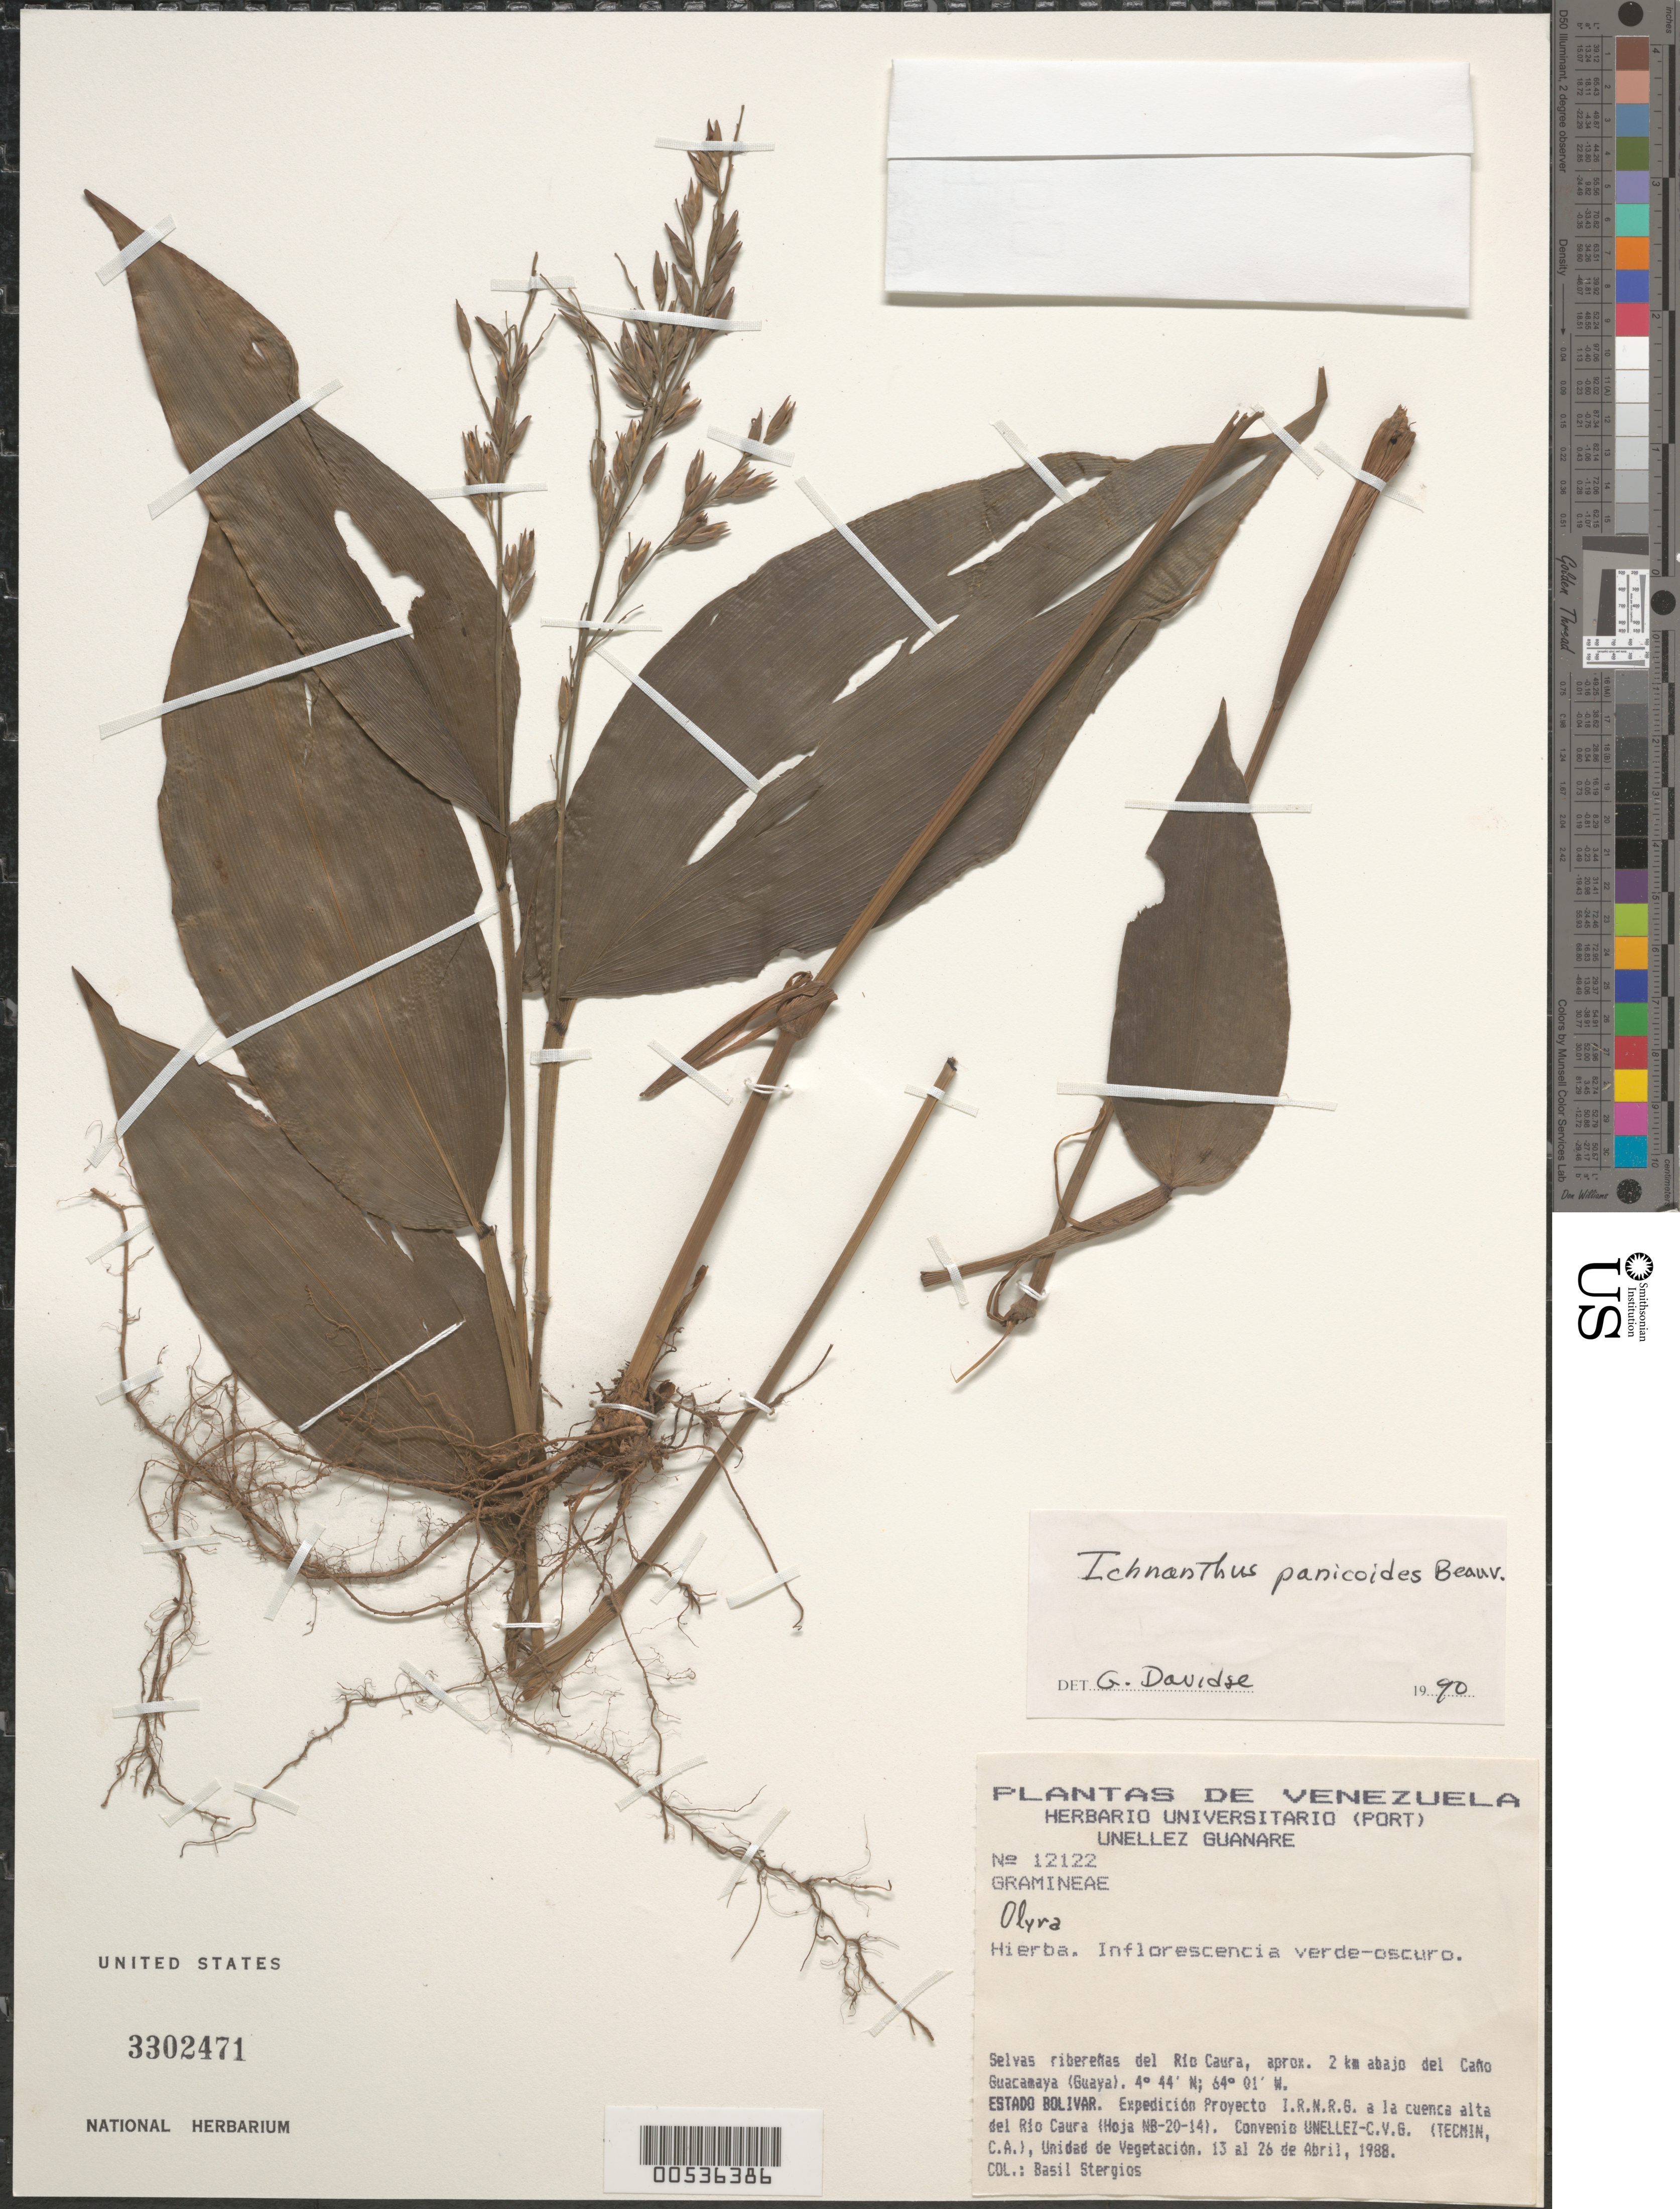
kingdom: Plantae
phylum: Tracheophyta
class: Liliopsida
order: Poales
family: Poaceae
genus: Ichnanthus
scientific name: Ichnanthus panicoides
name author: P. Beauv.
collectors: B. G. Stergios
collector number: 12122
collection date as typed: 13 Apr 1988 to 26 Apr 1988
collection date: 1988-04-13/1988-04-26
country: Venezuela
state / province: Bolivar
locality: Rio Caura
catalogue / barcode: US 3302471